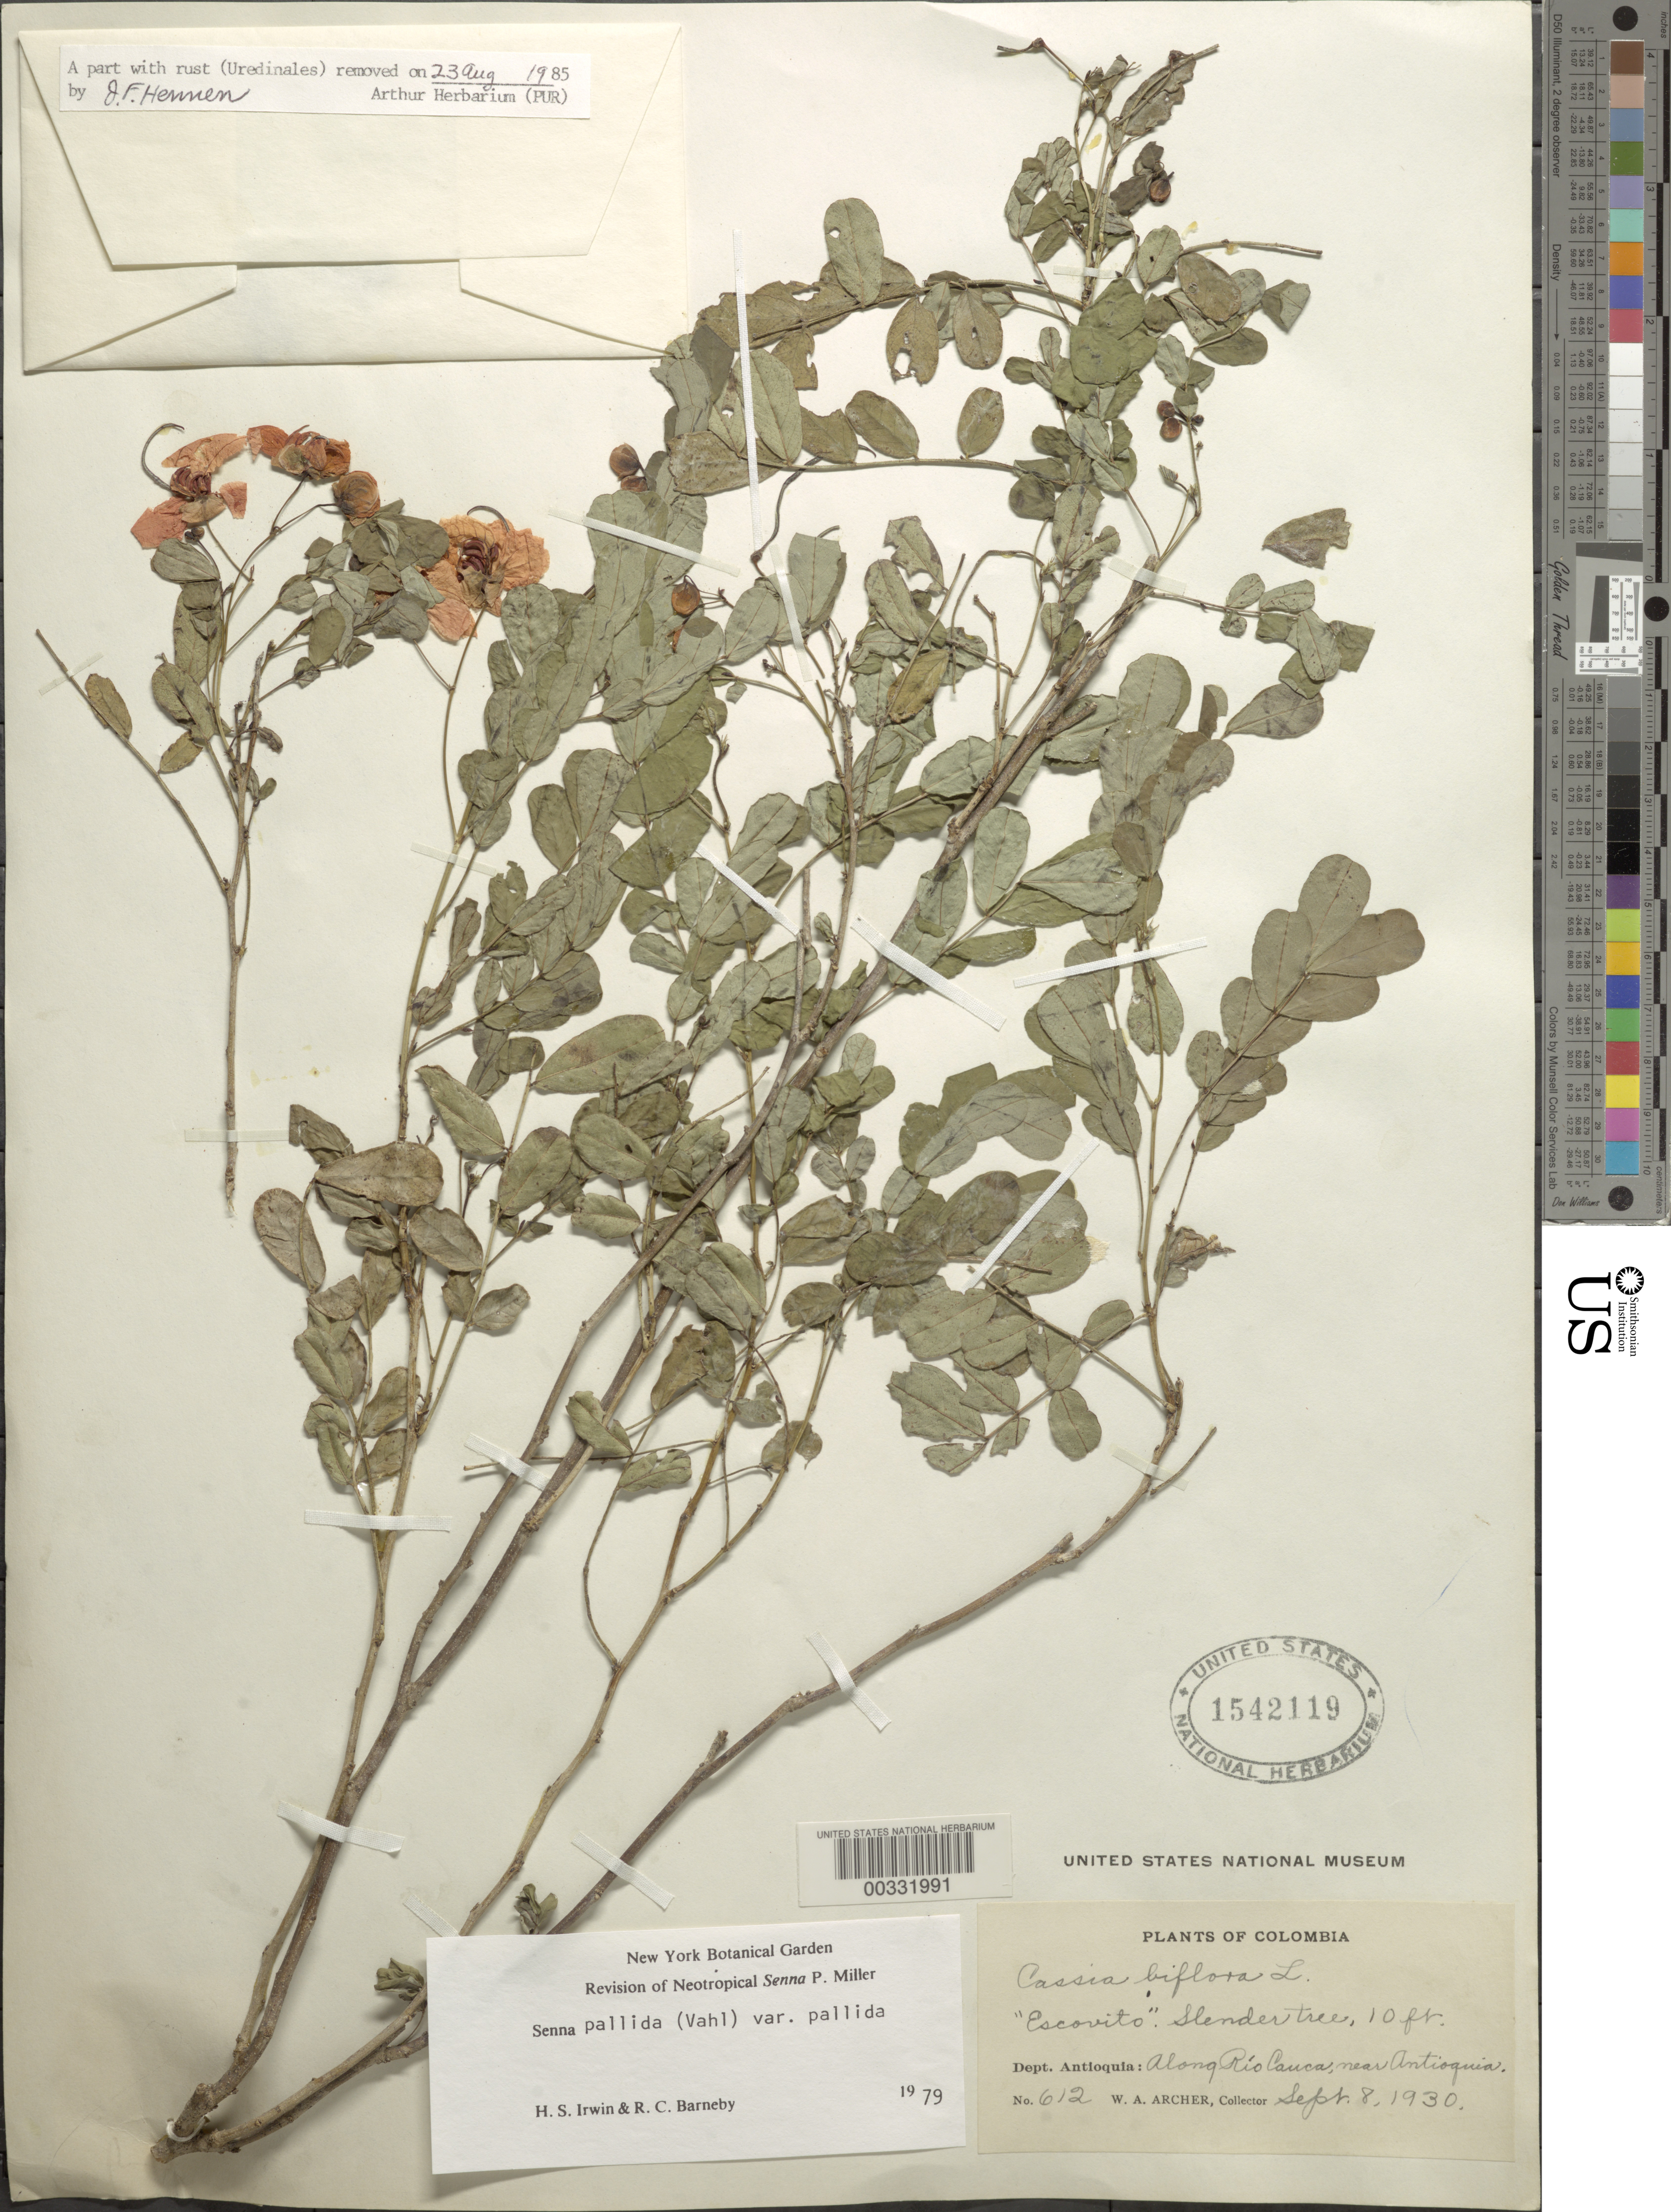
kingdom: Plantae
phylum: Tracheophyta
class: Magnoliopsida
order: Fabales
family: Fabaceae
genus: Senna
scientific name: Senna pallida var. pallida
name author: (Vahl) H.S. Irwin & Barneby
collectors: W. A. Archer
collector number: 612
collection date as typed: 08 Sep 1930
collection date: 1930-09-08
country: Colombia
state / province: Antioquia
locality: Along Rio Cauca, near Antioquia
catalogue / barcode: US 1542119